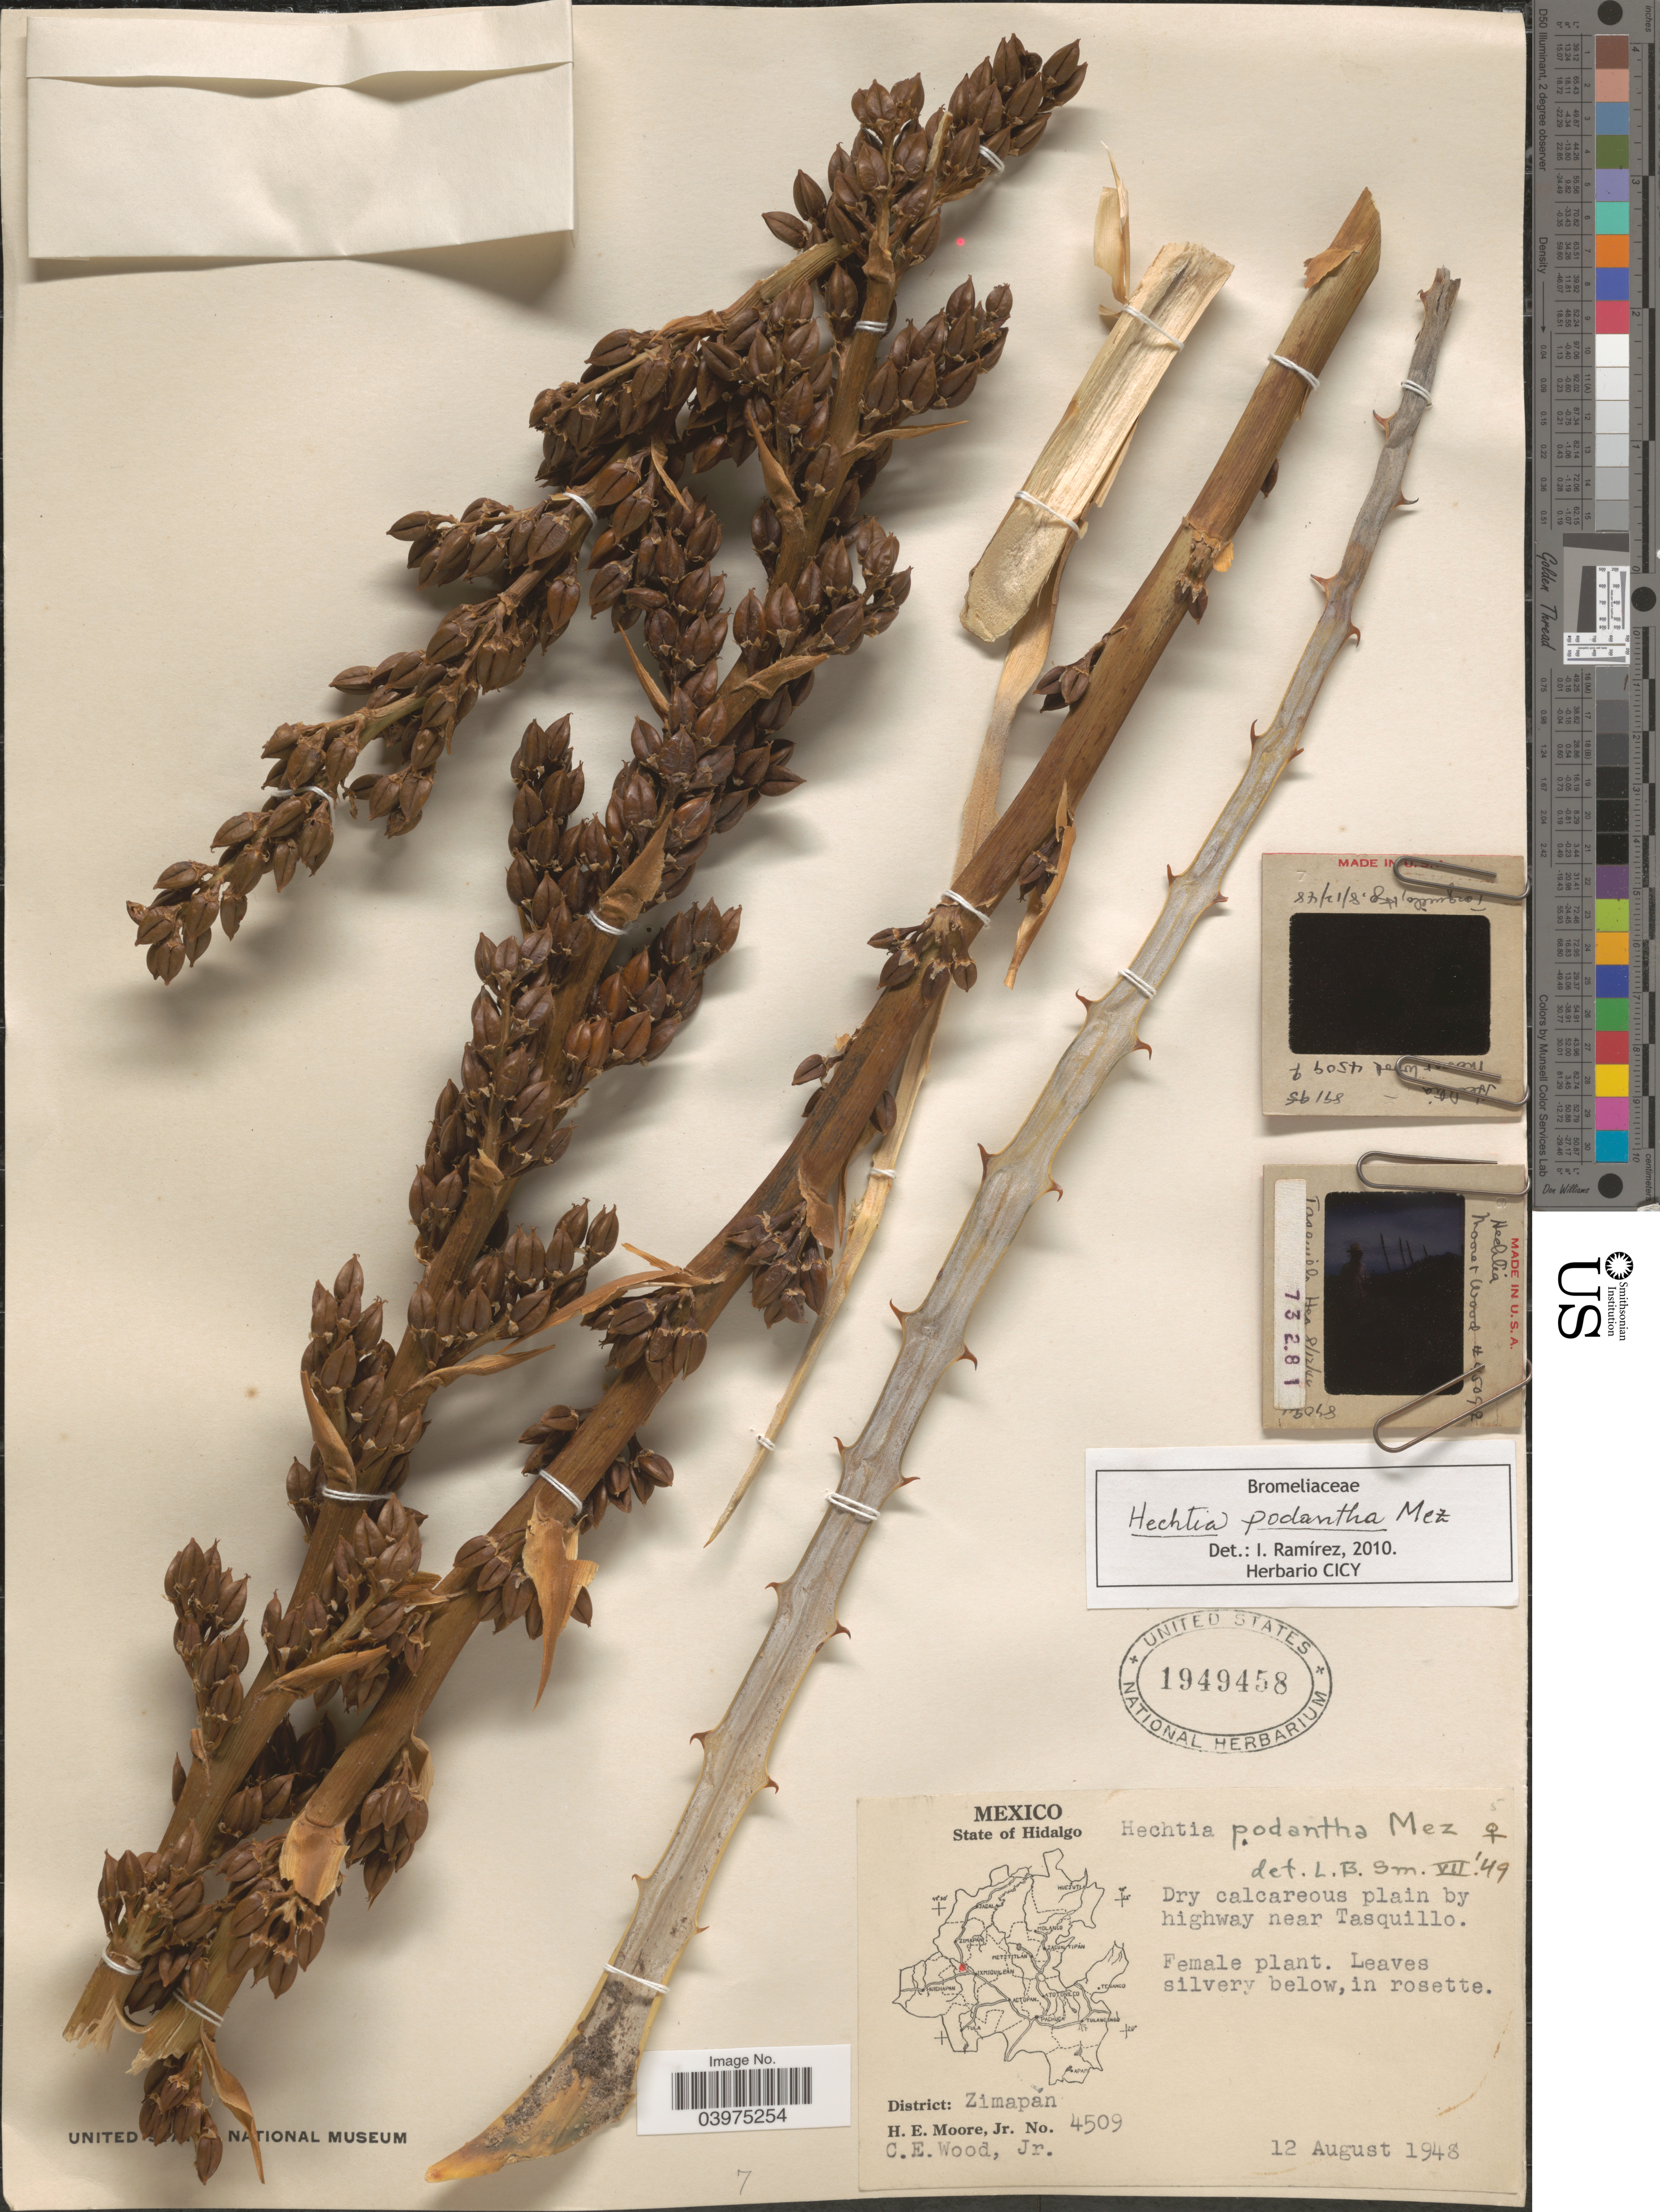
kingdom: Plantae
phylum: Tracheophyta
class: Liliopsida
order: Poales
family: Bromeliaceae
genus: Hechtia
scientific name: Hechtia podantha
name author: Mez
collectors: H. Moore & C. Wood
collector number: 4509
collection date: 1948-08-12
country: Mexico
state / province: Hidalgo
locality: District: Zimapán.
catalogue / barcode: US 1949458